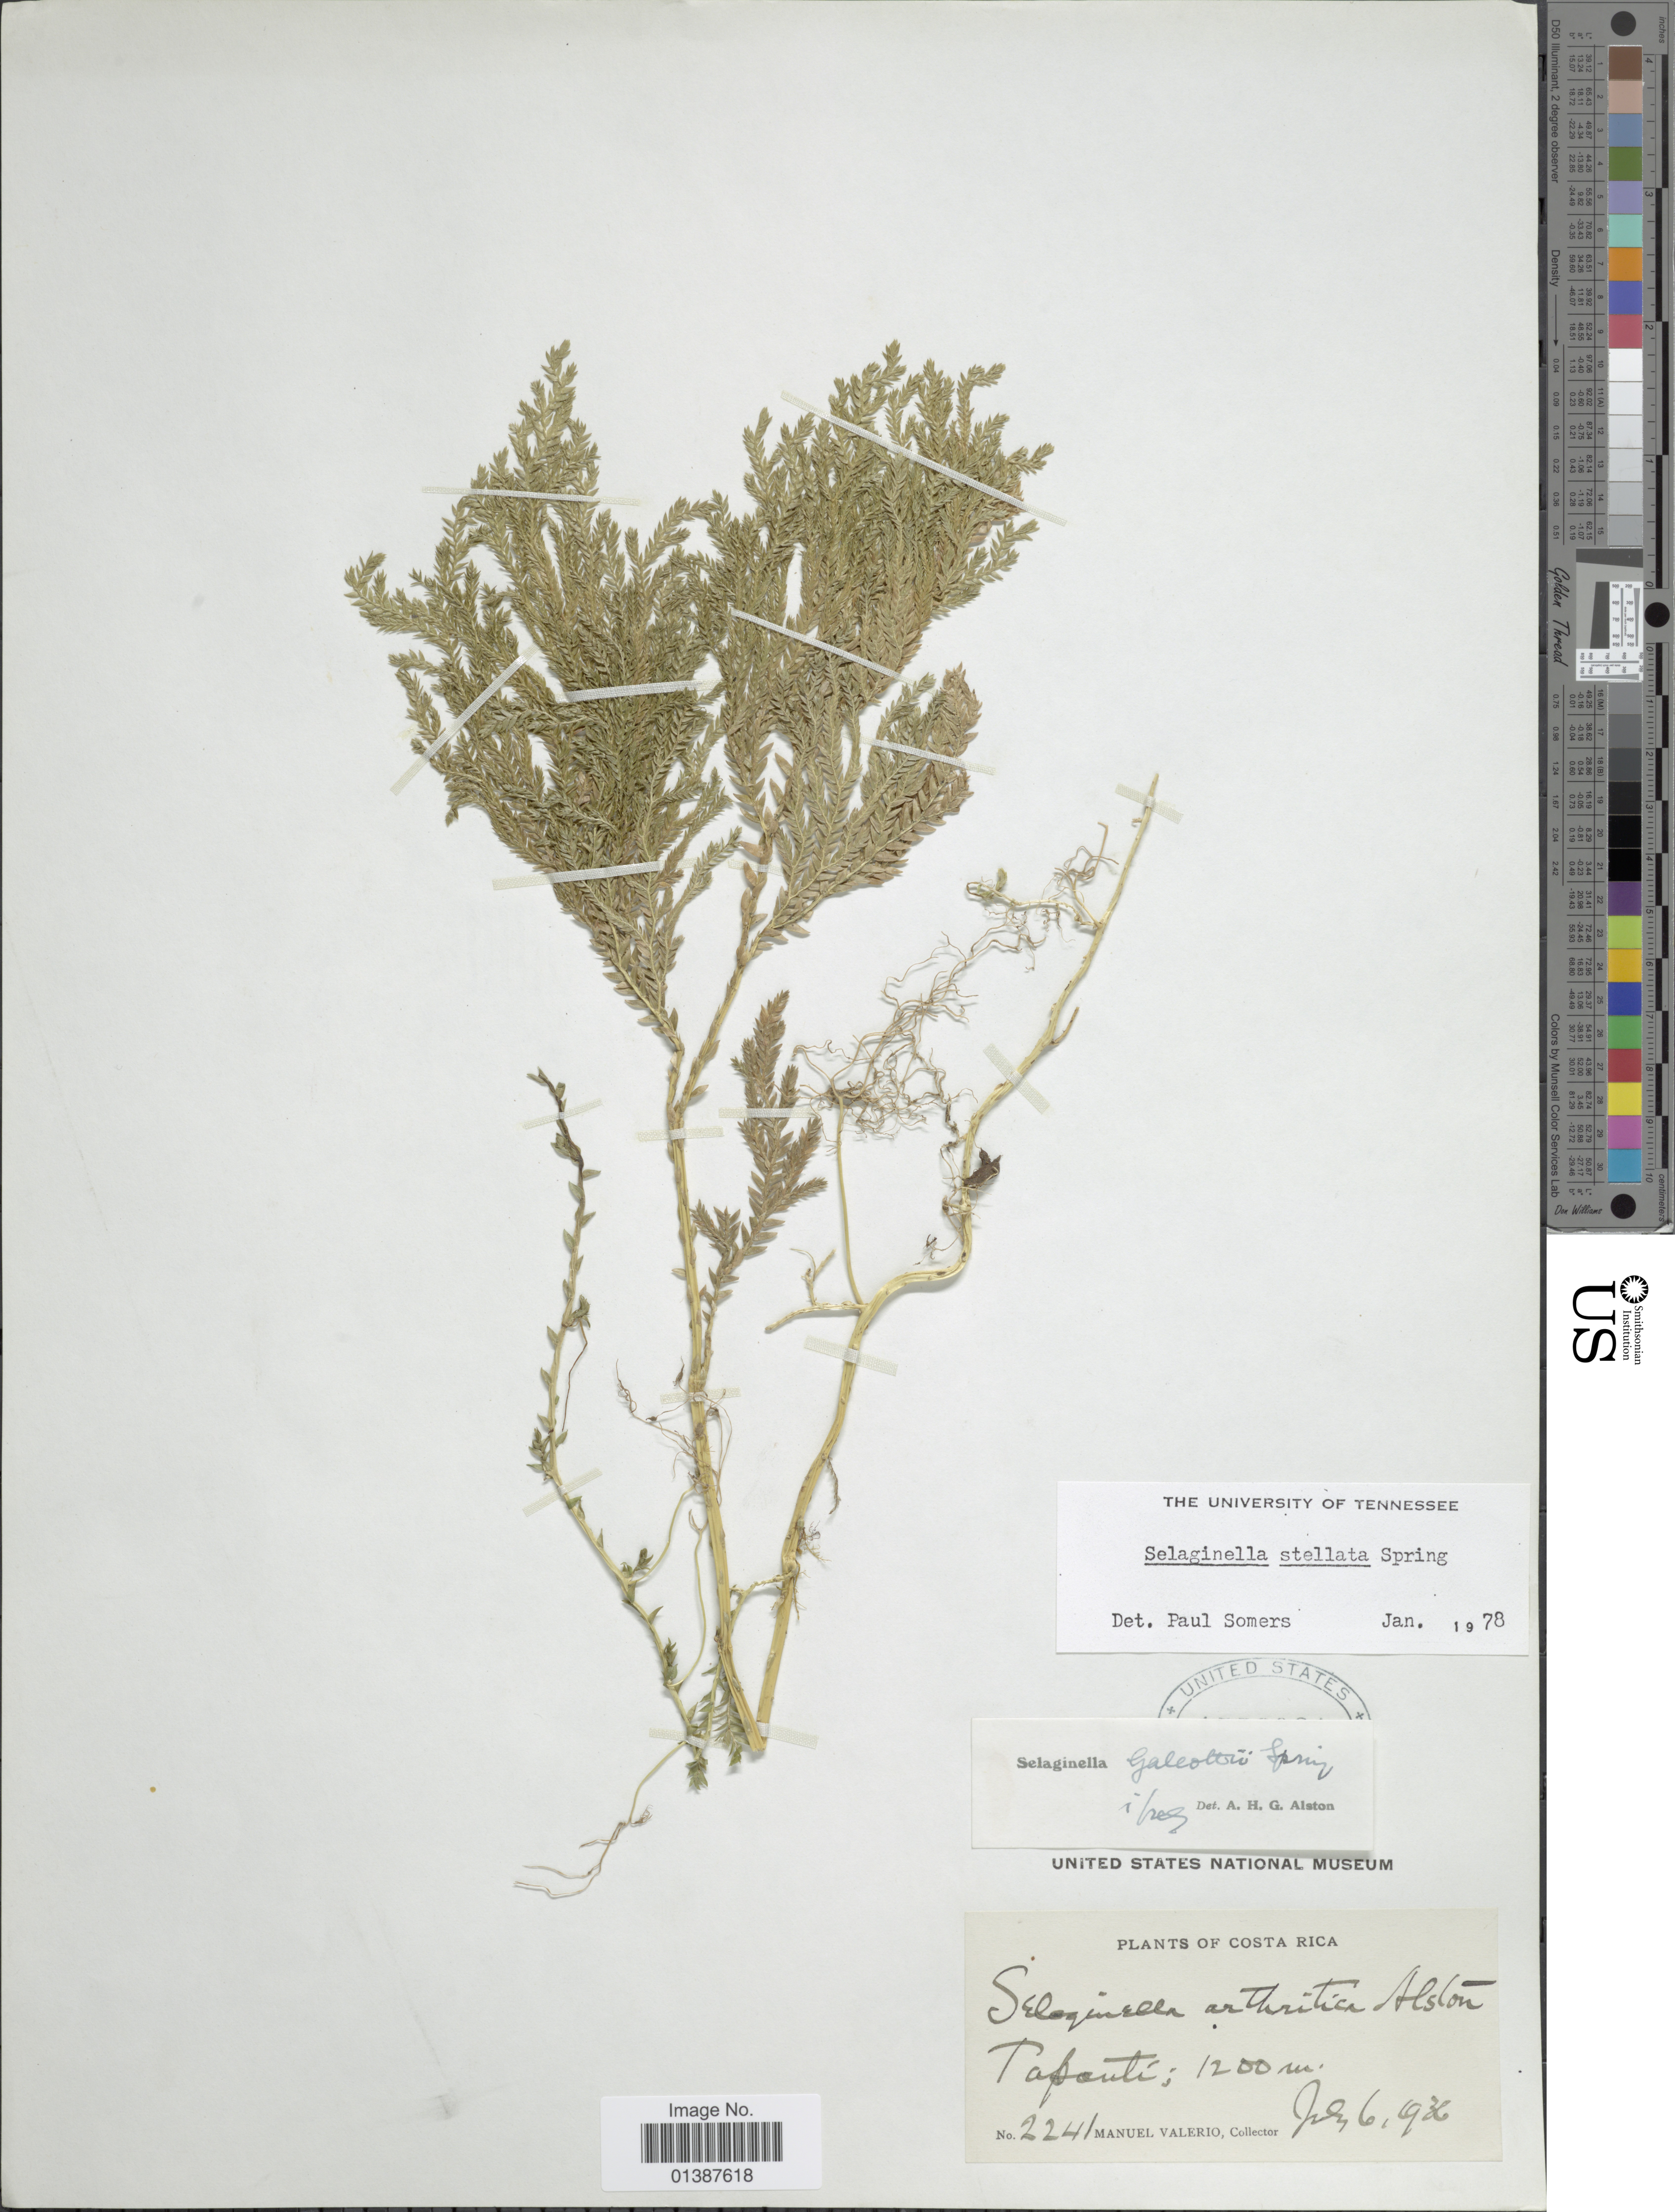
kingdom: Plantae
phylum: Tracheophyta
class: Lycopodiopsida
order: Selaginellales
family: Selaginellaceae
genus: Selaginella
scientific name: Selaginella galeottii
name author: Spring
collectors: M. Valerio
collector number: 2241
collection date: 1936-07-06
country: Costa Rica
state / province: Cartago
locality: Tapantí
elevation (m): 1200